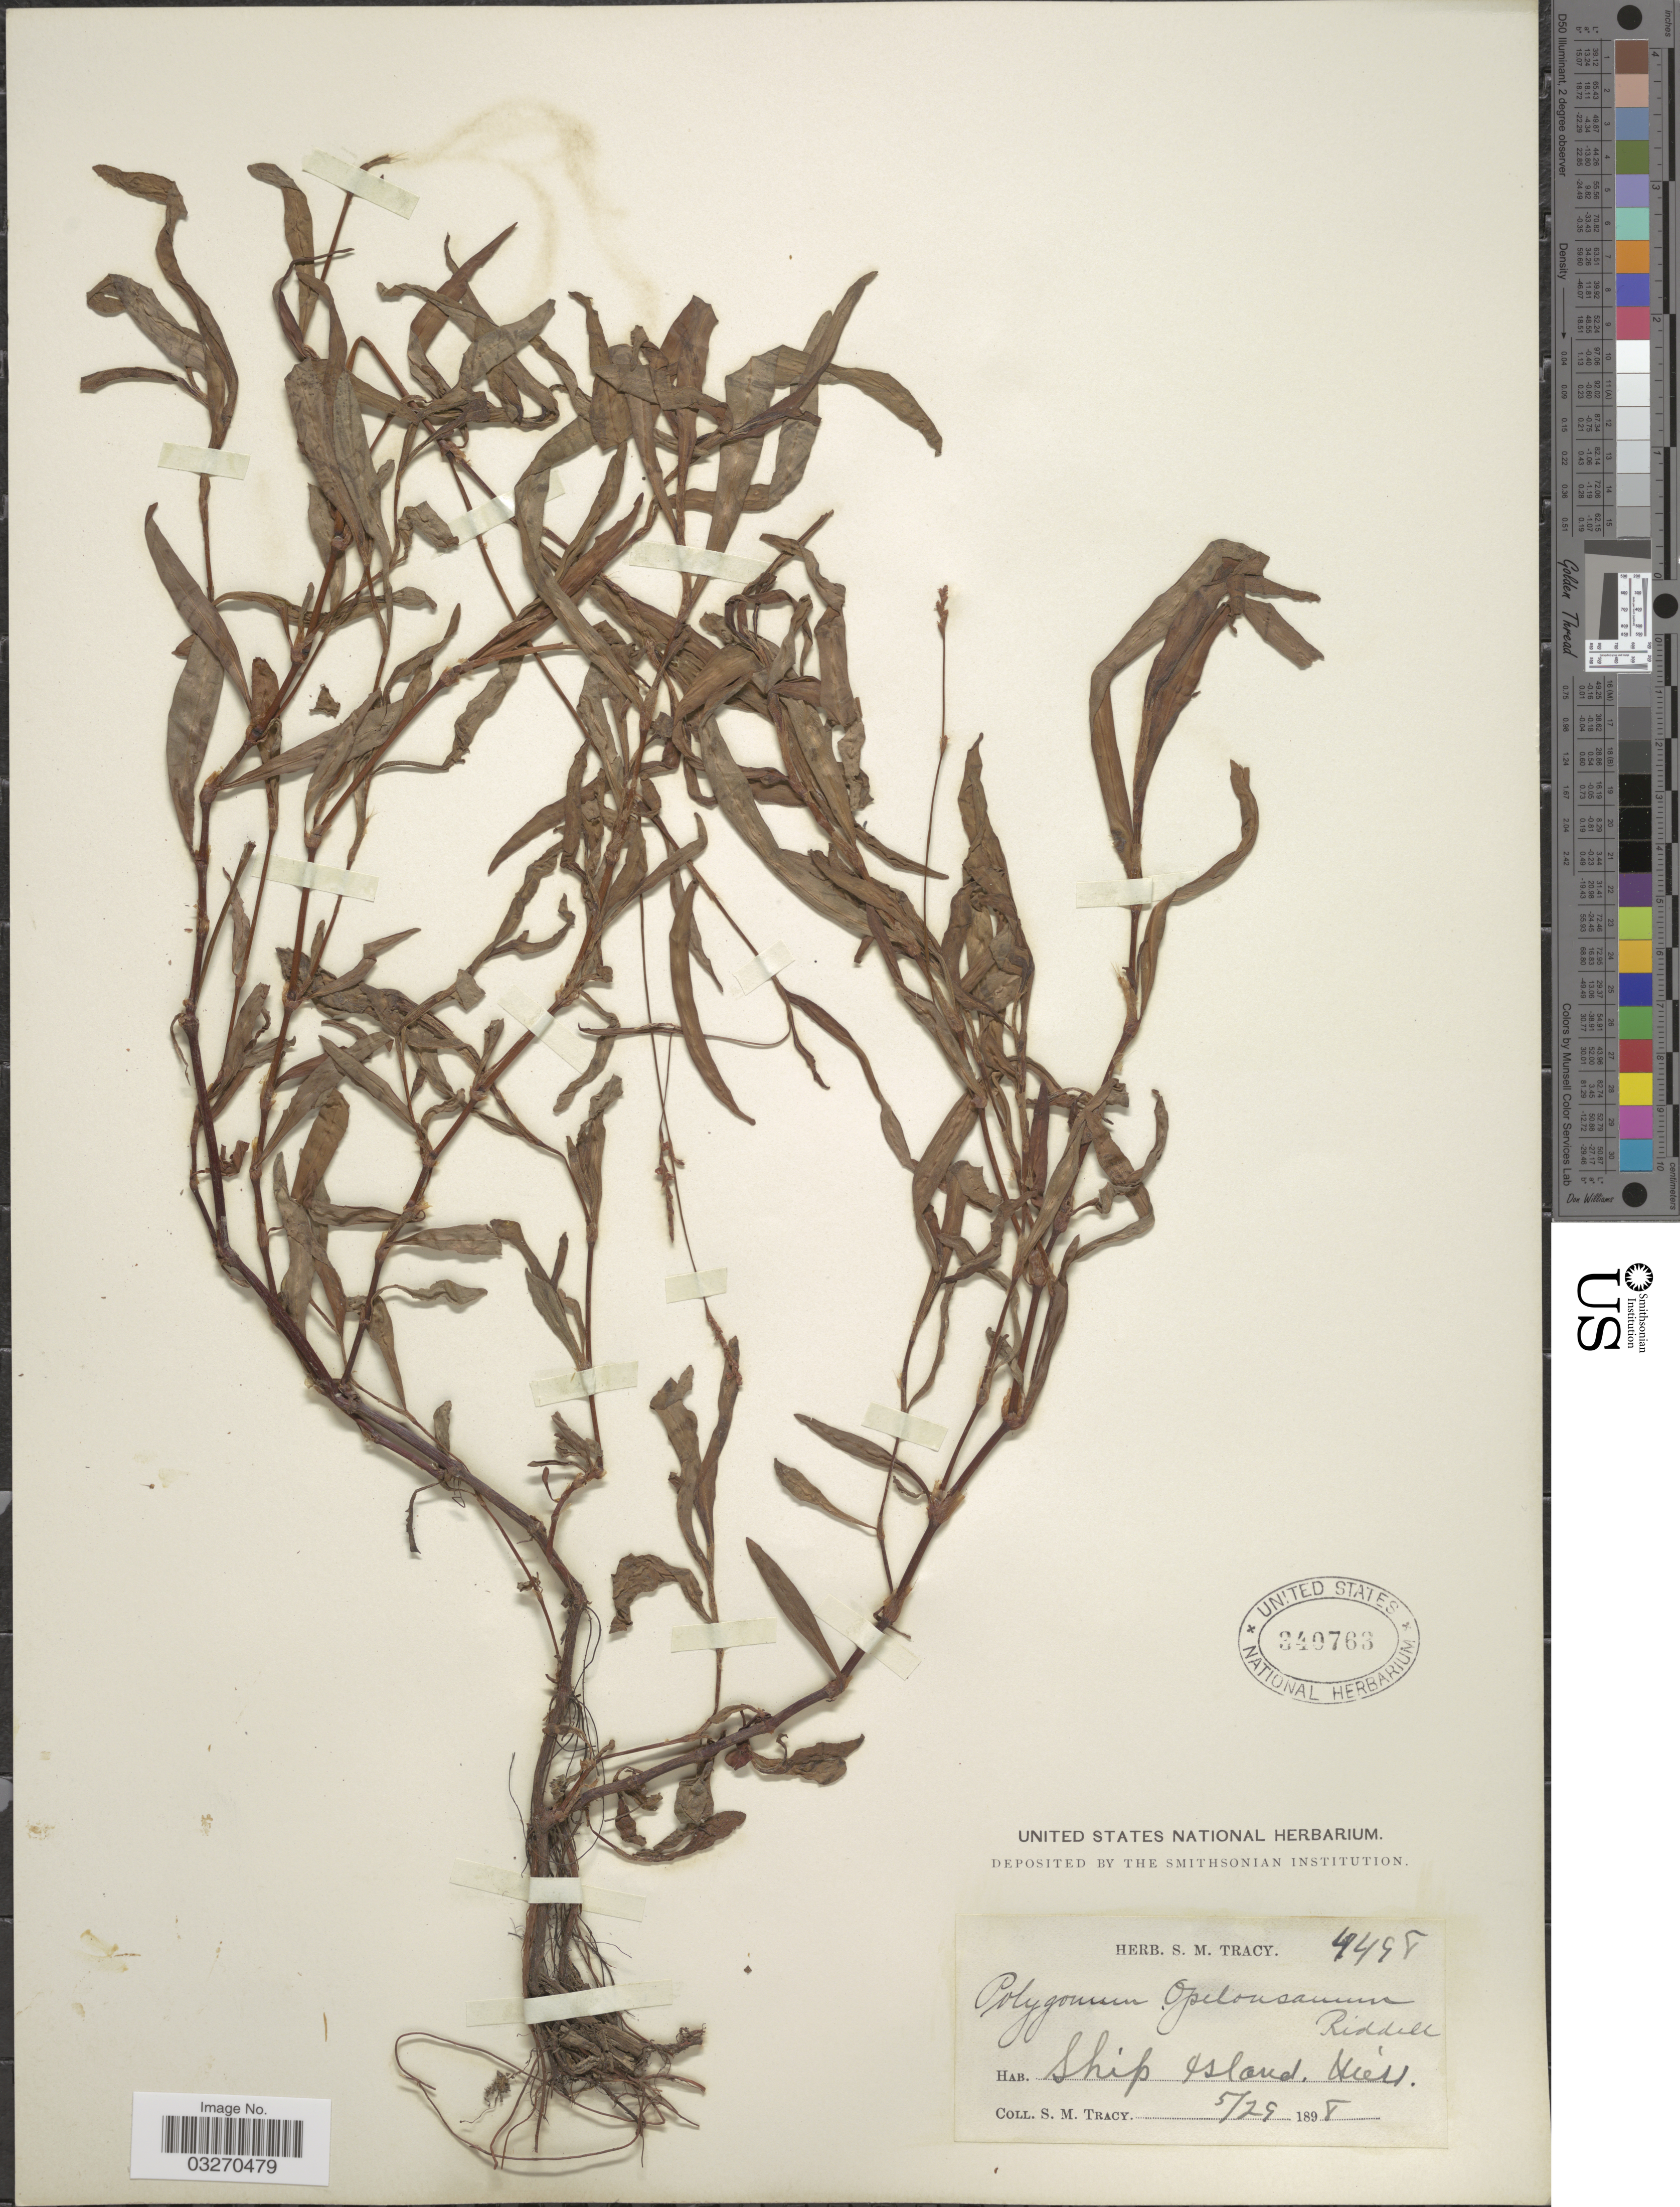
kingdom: Plantae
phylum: Tracheophyta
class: Magnoliopsida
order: Caryophyllales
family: Polygonaceae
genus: Persicaria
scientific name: Persicaria hydropiperoides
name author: (Michx.) Small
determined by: Atha, D. E.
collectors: S. M. Tracy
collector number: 4498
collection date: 1898-05-29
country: United States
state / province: Mississippi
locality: Ship Island.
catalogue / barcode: US 340763